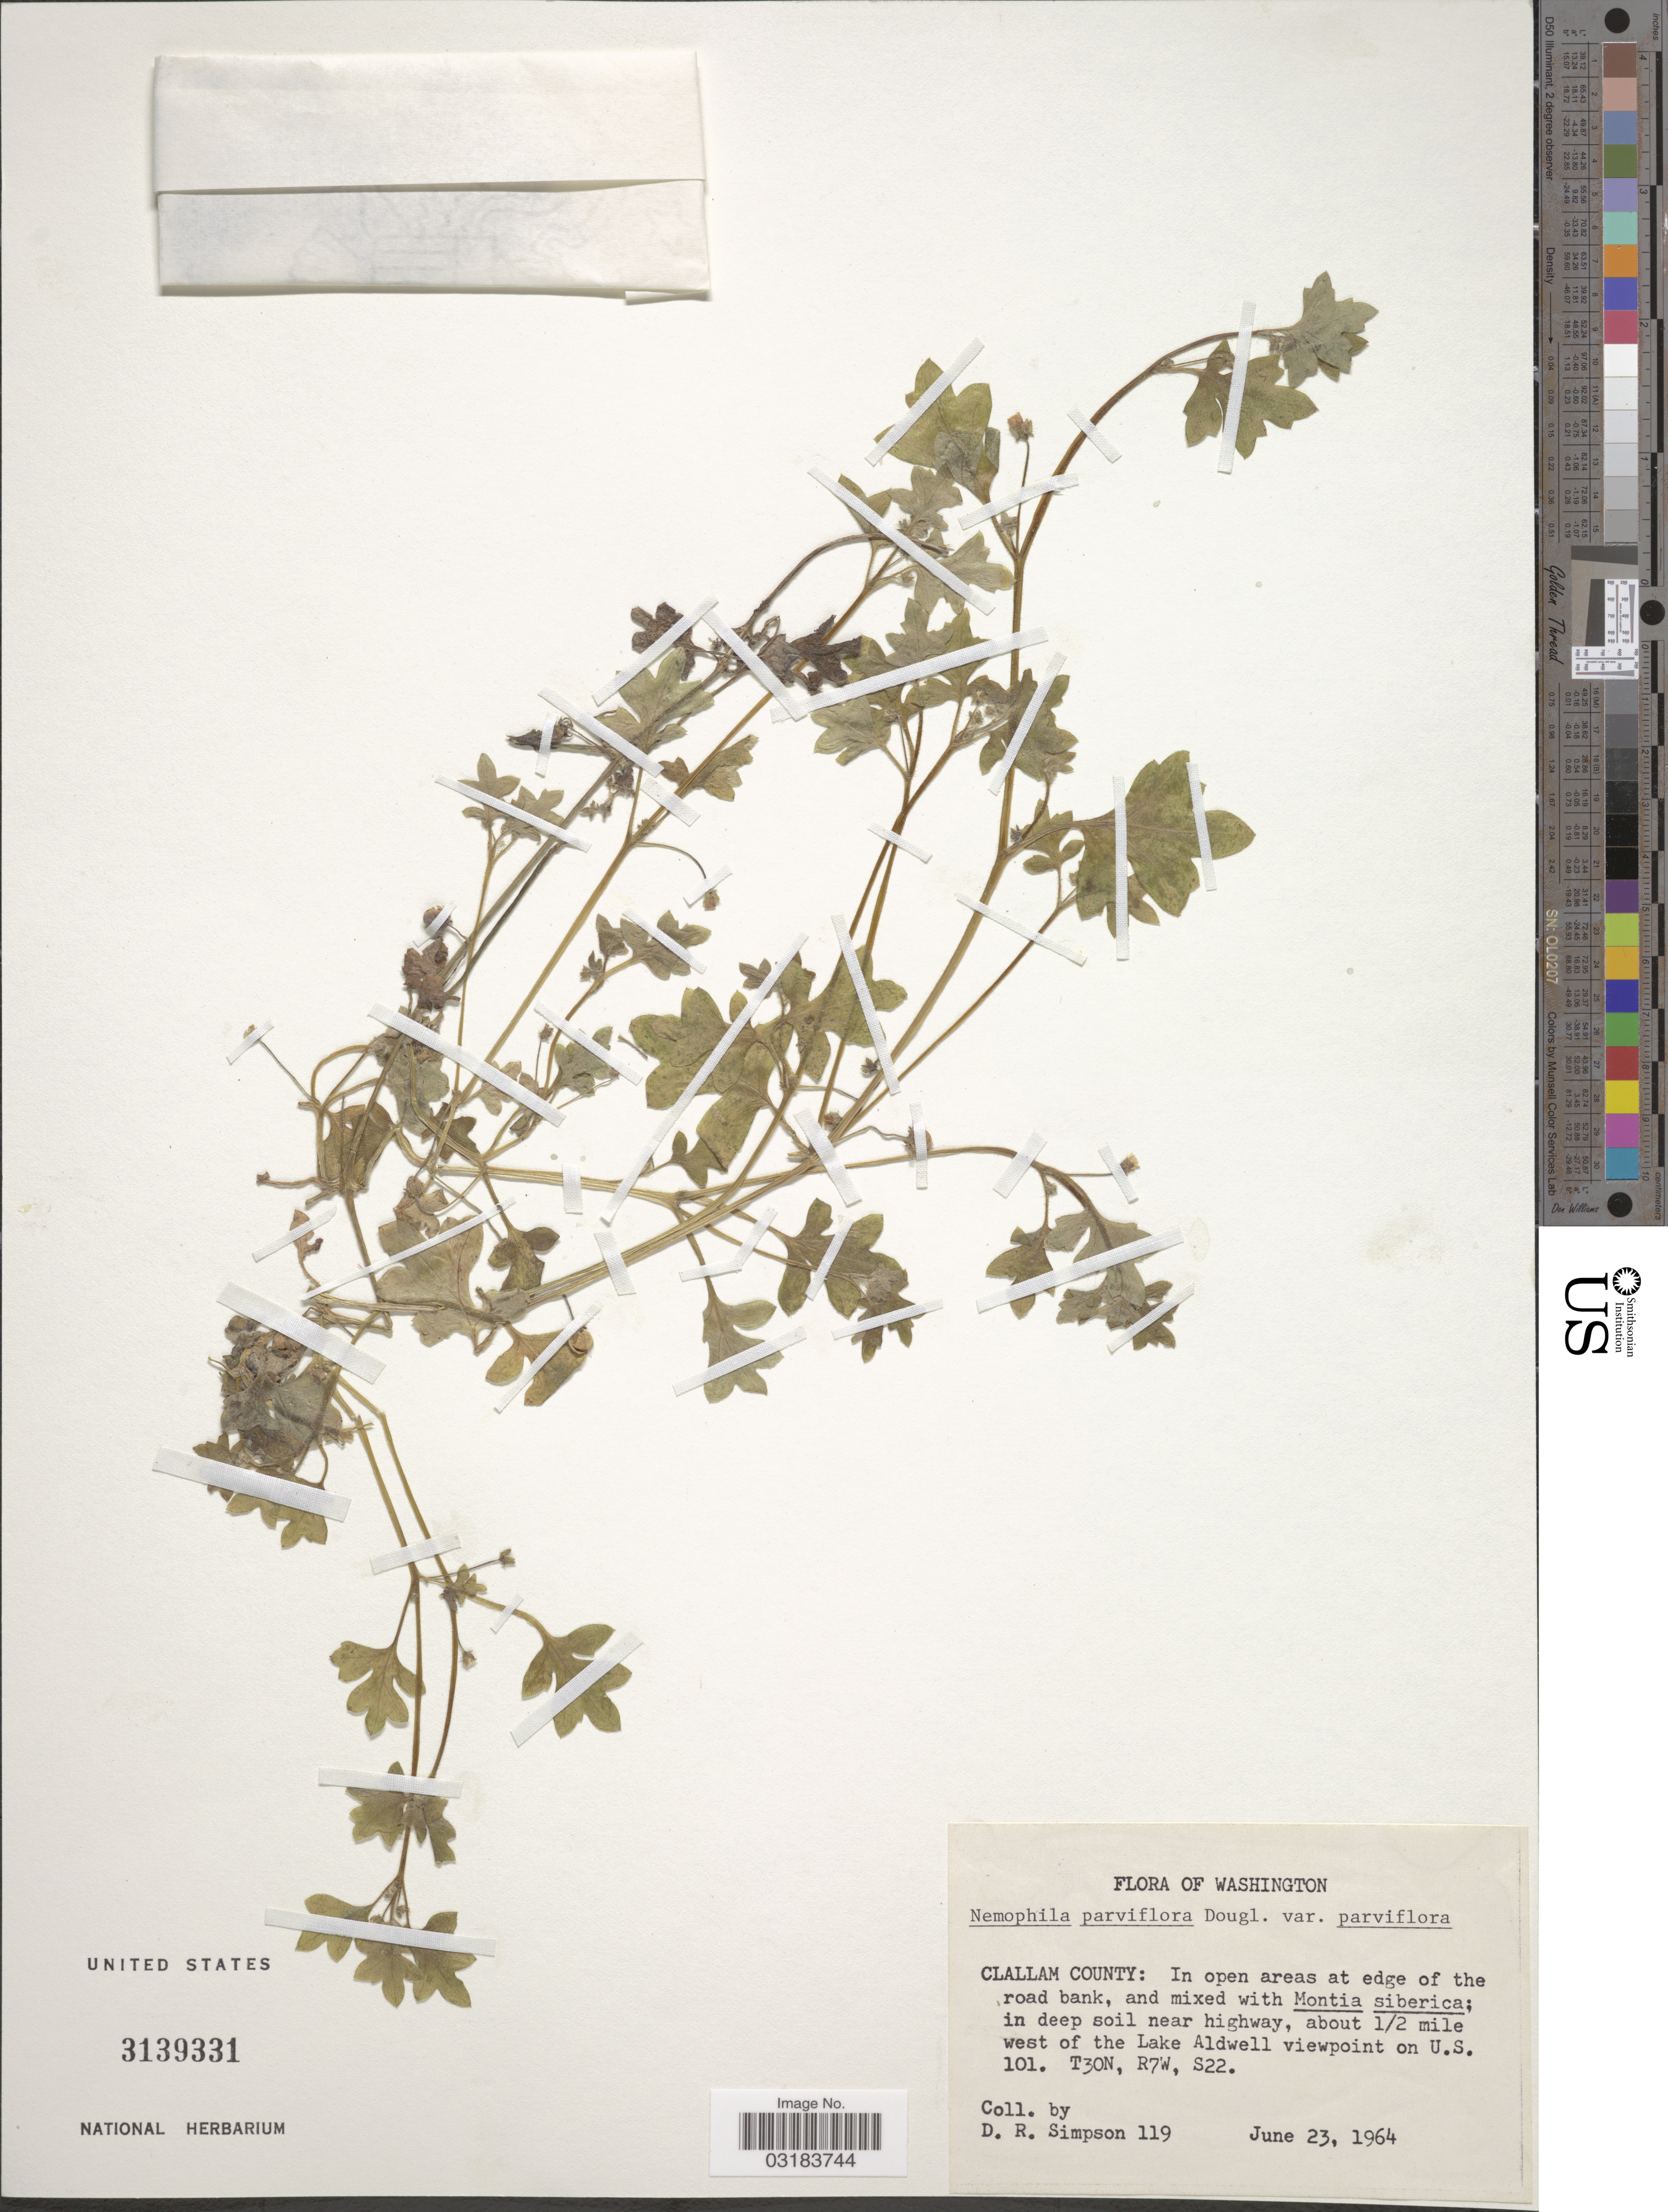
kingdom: Plantae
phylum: Tracheophyta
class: Magnoliopsida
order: Boraginales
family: Hydrophyllaceae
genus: Nemophila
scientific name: Nemophila parviflora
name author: Douglas ex Benth.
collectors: D. R. Simpson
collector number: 119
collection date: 1964-06-23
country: United States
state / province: Washington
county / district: Clallam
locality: Clallam County: about 1/2 mile west of the Lake Aldwell viewpoint on U.S. 101. T30N, R7W, S22.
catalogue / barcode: US 3139331